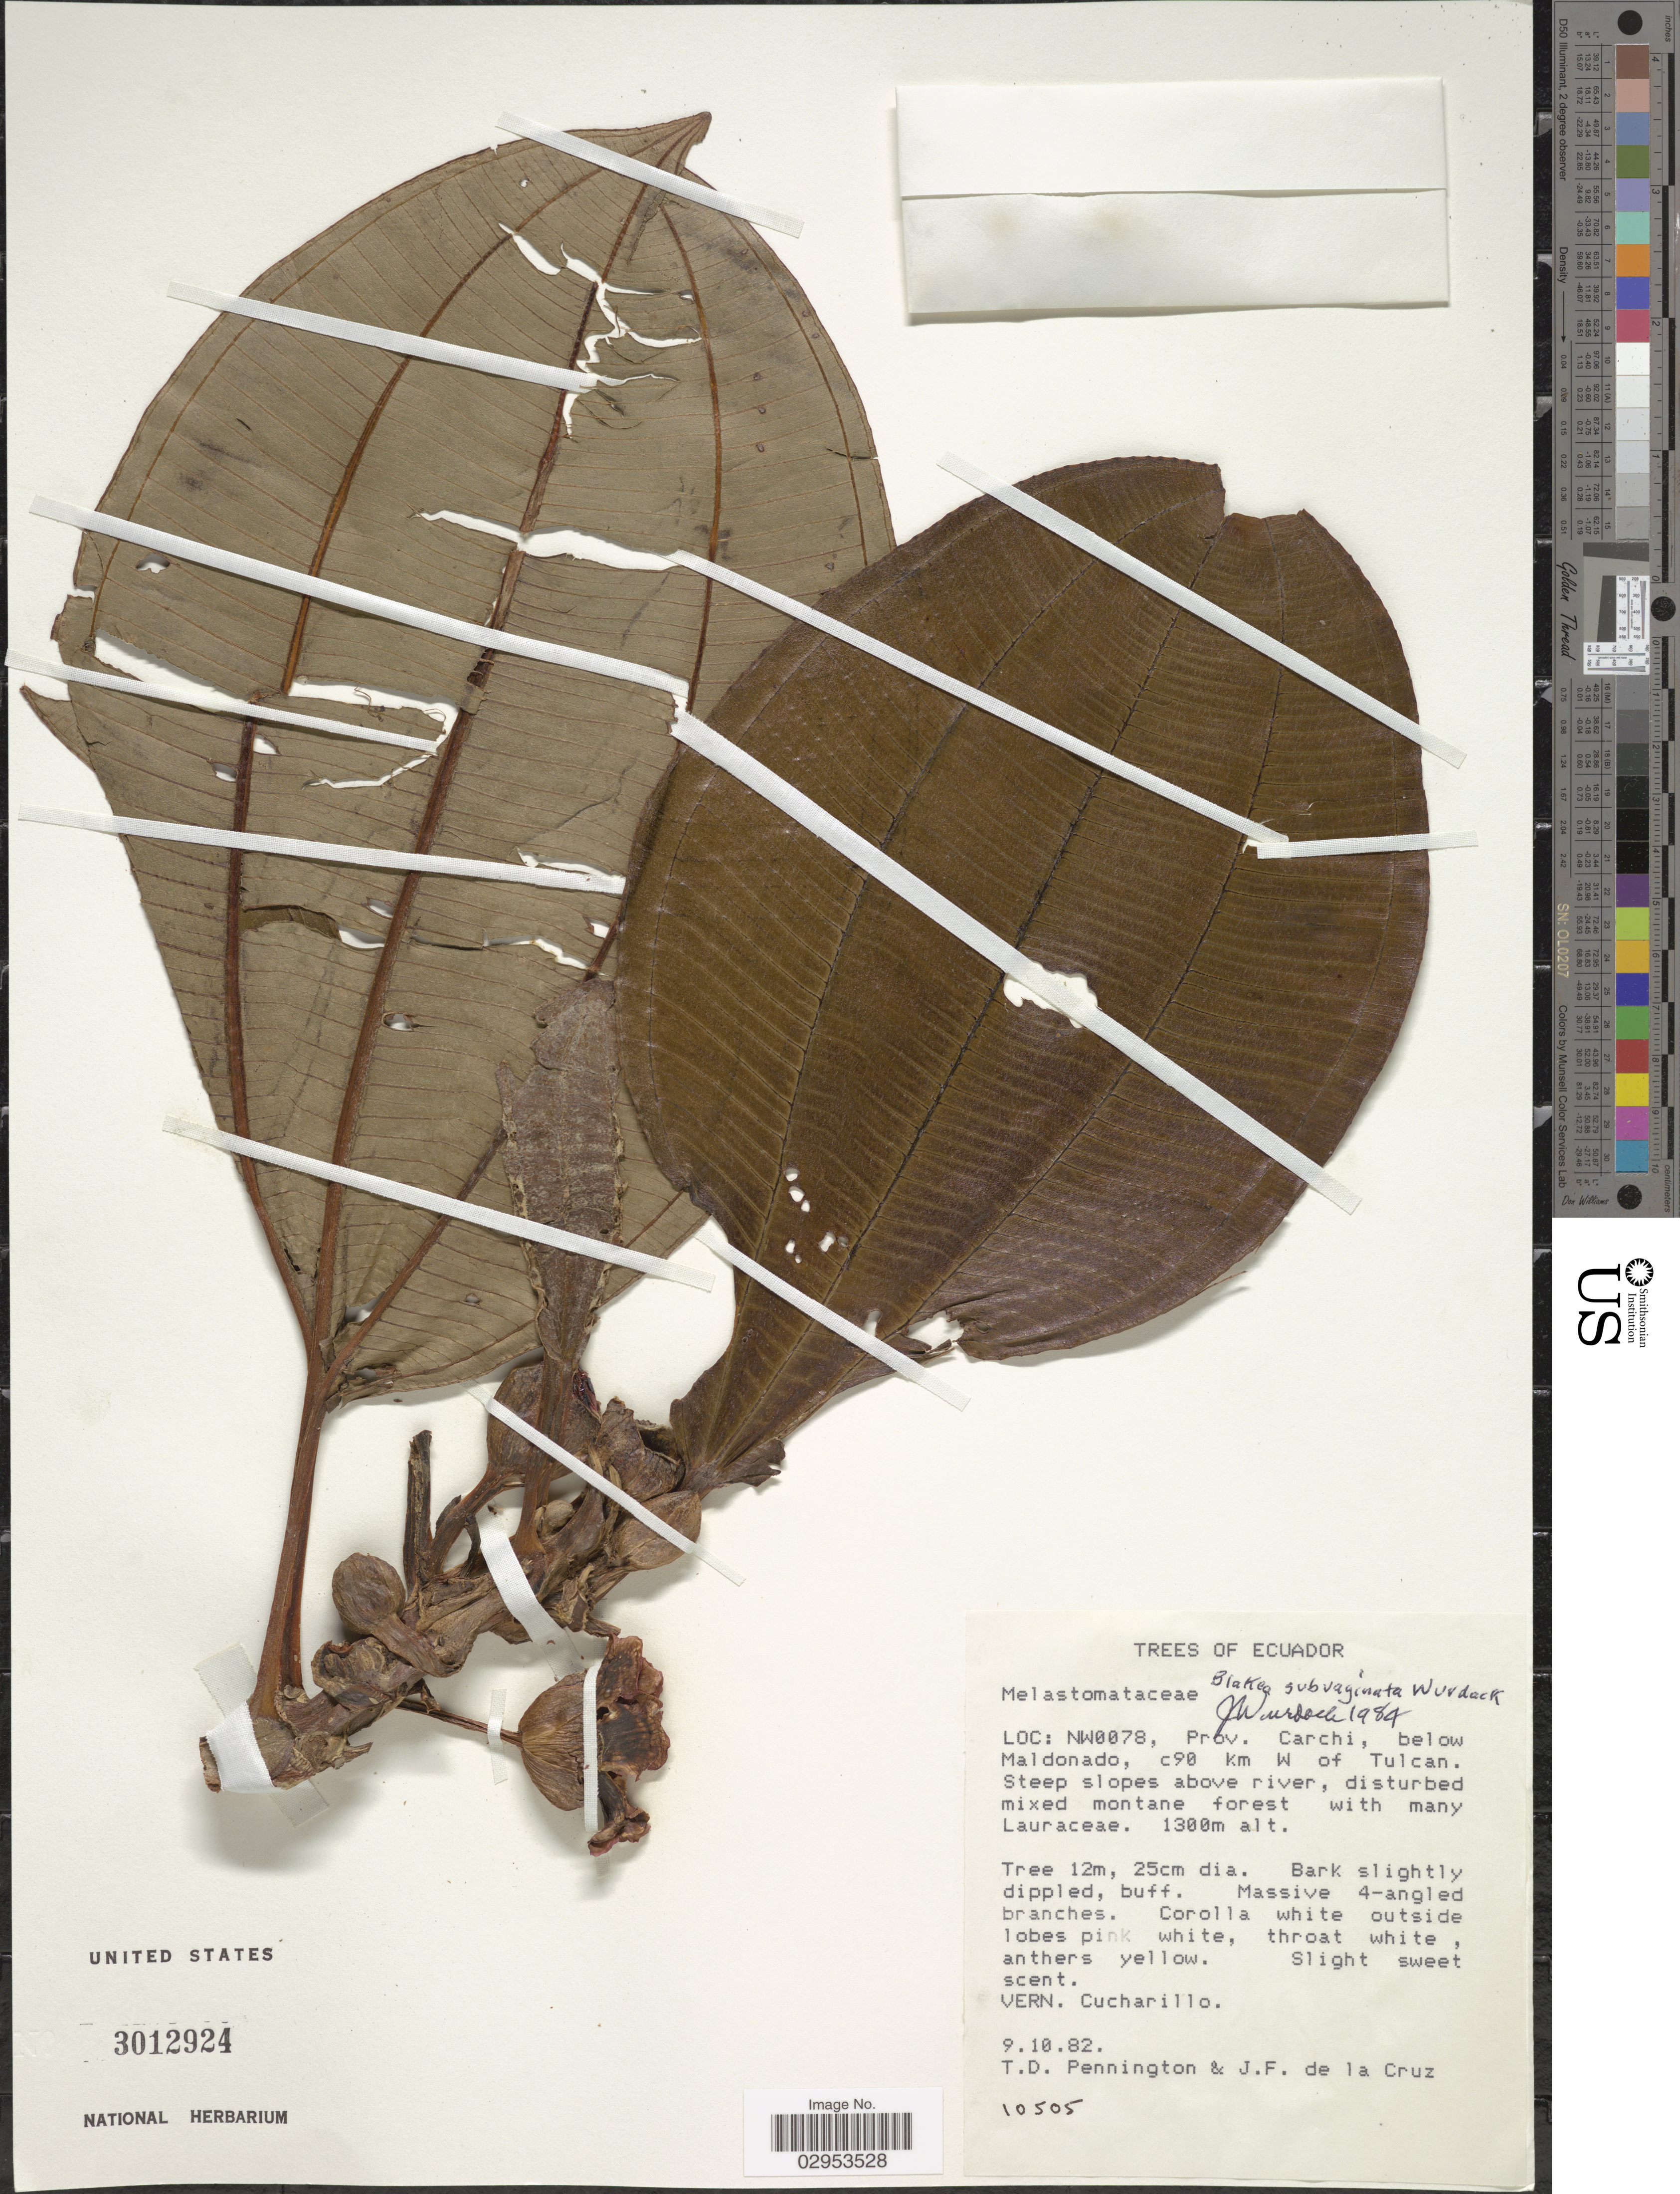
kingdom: Plantae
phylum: Tracheophyta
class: Magnoliopsida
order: Myrtales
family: Melastomataceae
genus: Blakea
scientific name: Blakea subvaginata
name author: Wurdack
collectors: T. D. Pennington & J. Cruz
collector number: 10505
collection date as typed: Transcribed d/m/y: 9/10/82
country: Ecuador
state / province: Carchi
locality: NW0078, below Maldonado, c90 km W of Tulcan.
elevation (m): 1300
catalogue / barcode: US 3012924